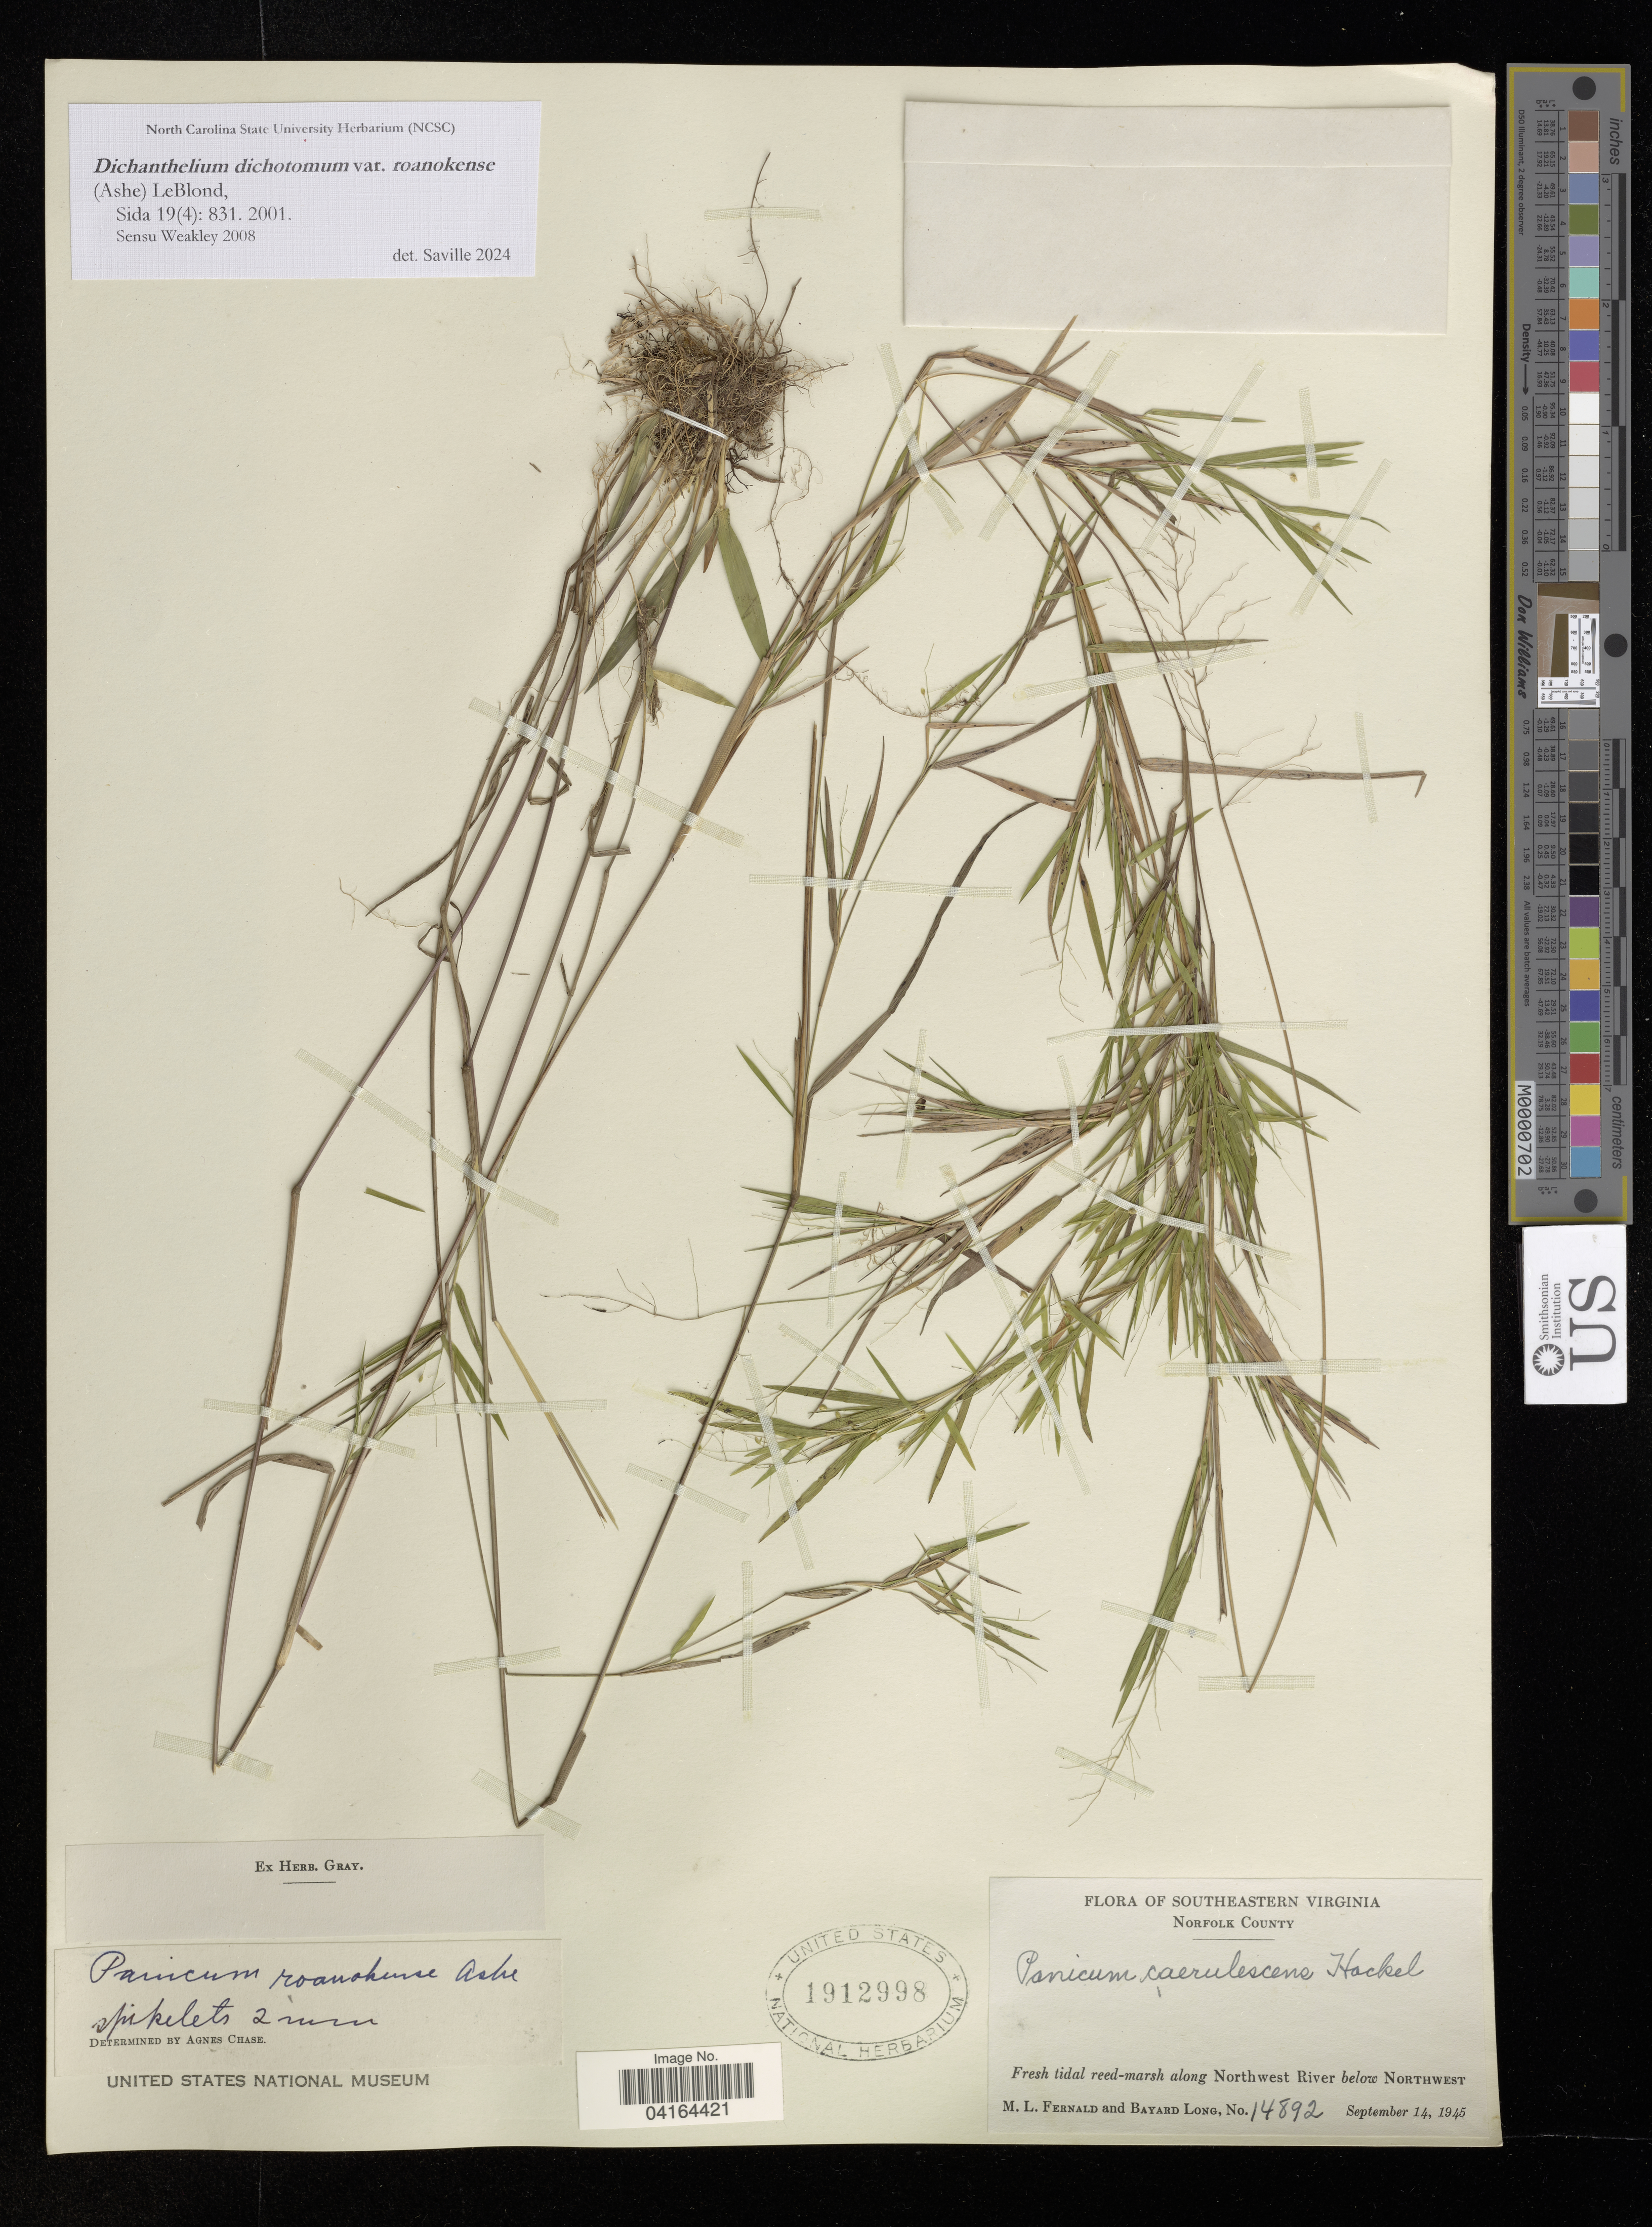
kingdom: Plantae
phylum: Tracheophyta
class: Liliopsida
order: Poales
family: Poaceae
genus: Dichanthelium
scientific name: Dichanthelium dichotomum var. roanokense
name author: (Ashe) LeBlond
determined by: Saville, A. C., (NCSC), North Carolina State University (UNITED STATES)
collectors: M. L. Fernald & B. Long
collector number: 14892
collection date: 1945-09-14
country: United States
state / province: Virginia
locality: Southeastern Virginia. Norfolk County. Along Northwest River below Northwest.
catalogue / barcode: US 1912998